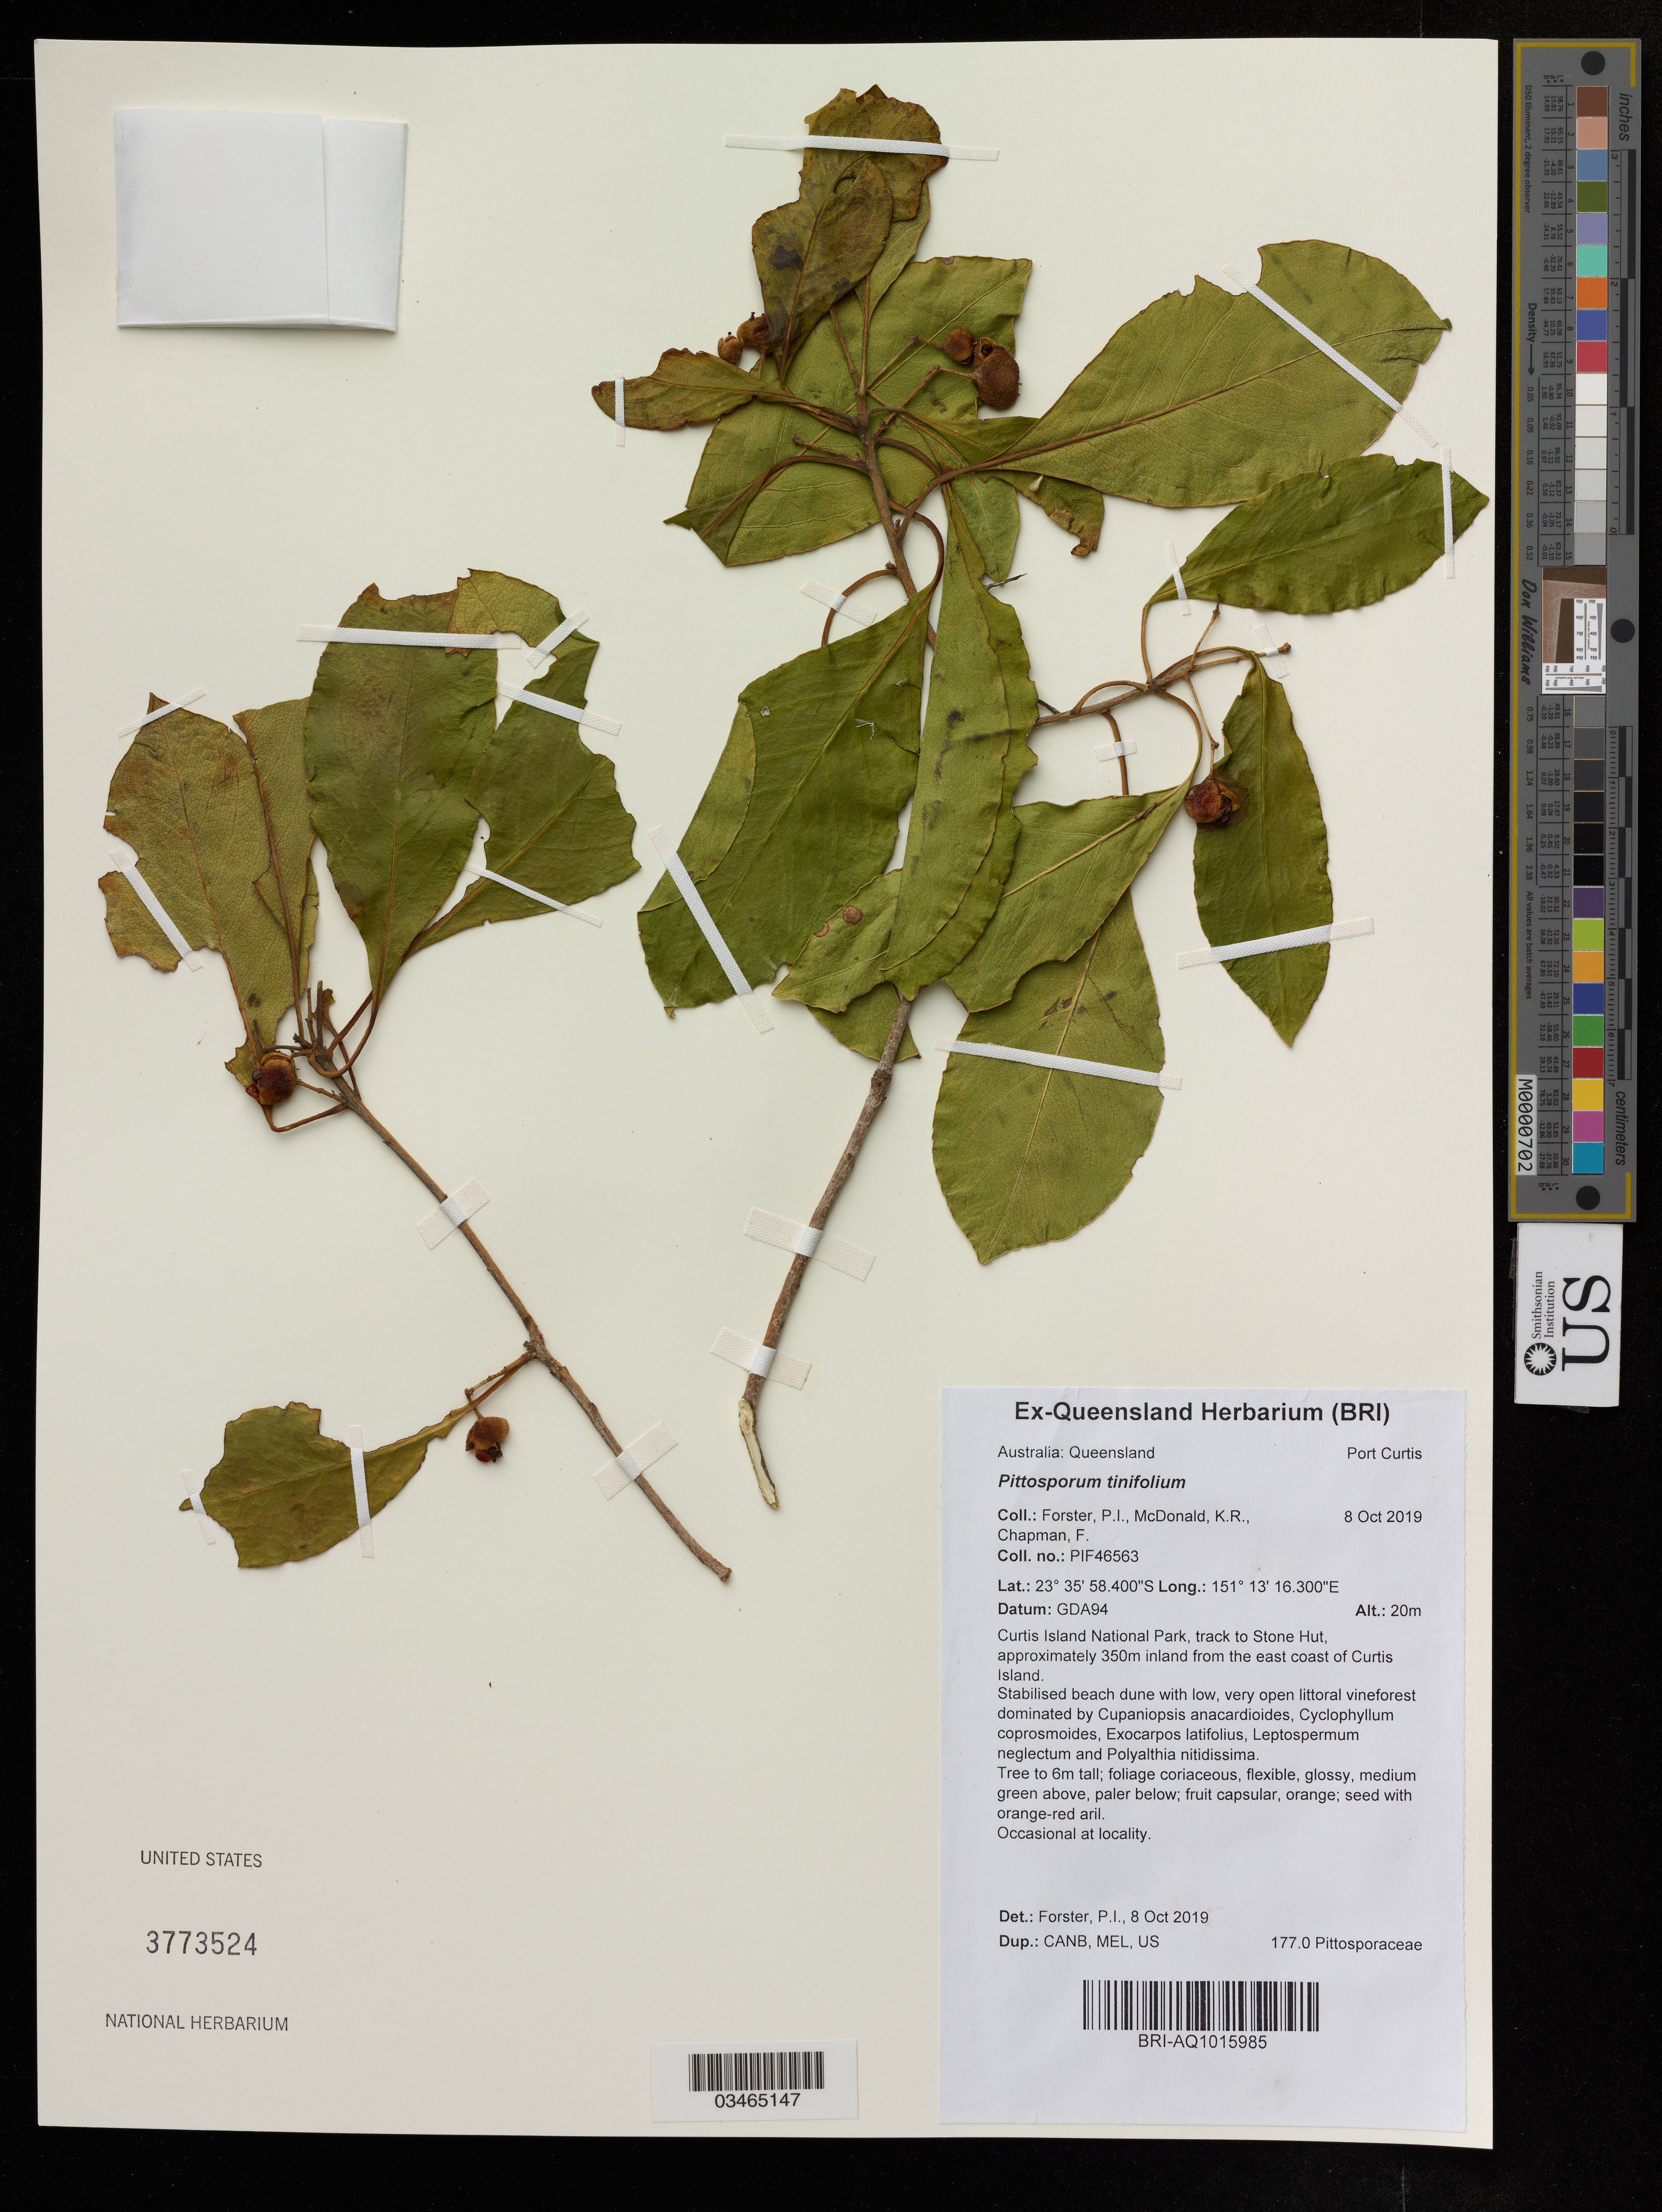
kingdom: Plantae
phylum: Tracheophyta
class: Magnoliopsida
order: Apiales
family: Pittosporaceae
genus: Pittosporum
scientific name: Pittosporum tinifolium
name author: A. Cunn.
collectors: P. Forster, K. McDonald & F. Chapman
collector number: PIF46563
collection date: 2019-10-08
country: Australia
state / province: Queensland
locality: Port Curtis, Curtis Island National Park, track to Stone Hut, approximately 350 m inland from the east coast of Curtis Island.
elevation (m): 20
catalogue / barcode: US 3773524